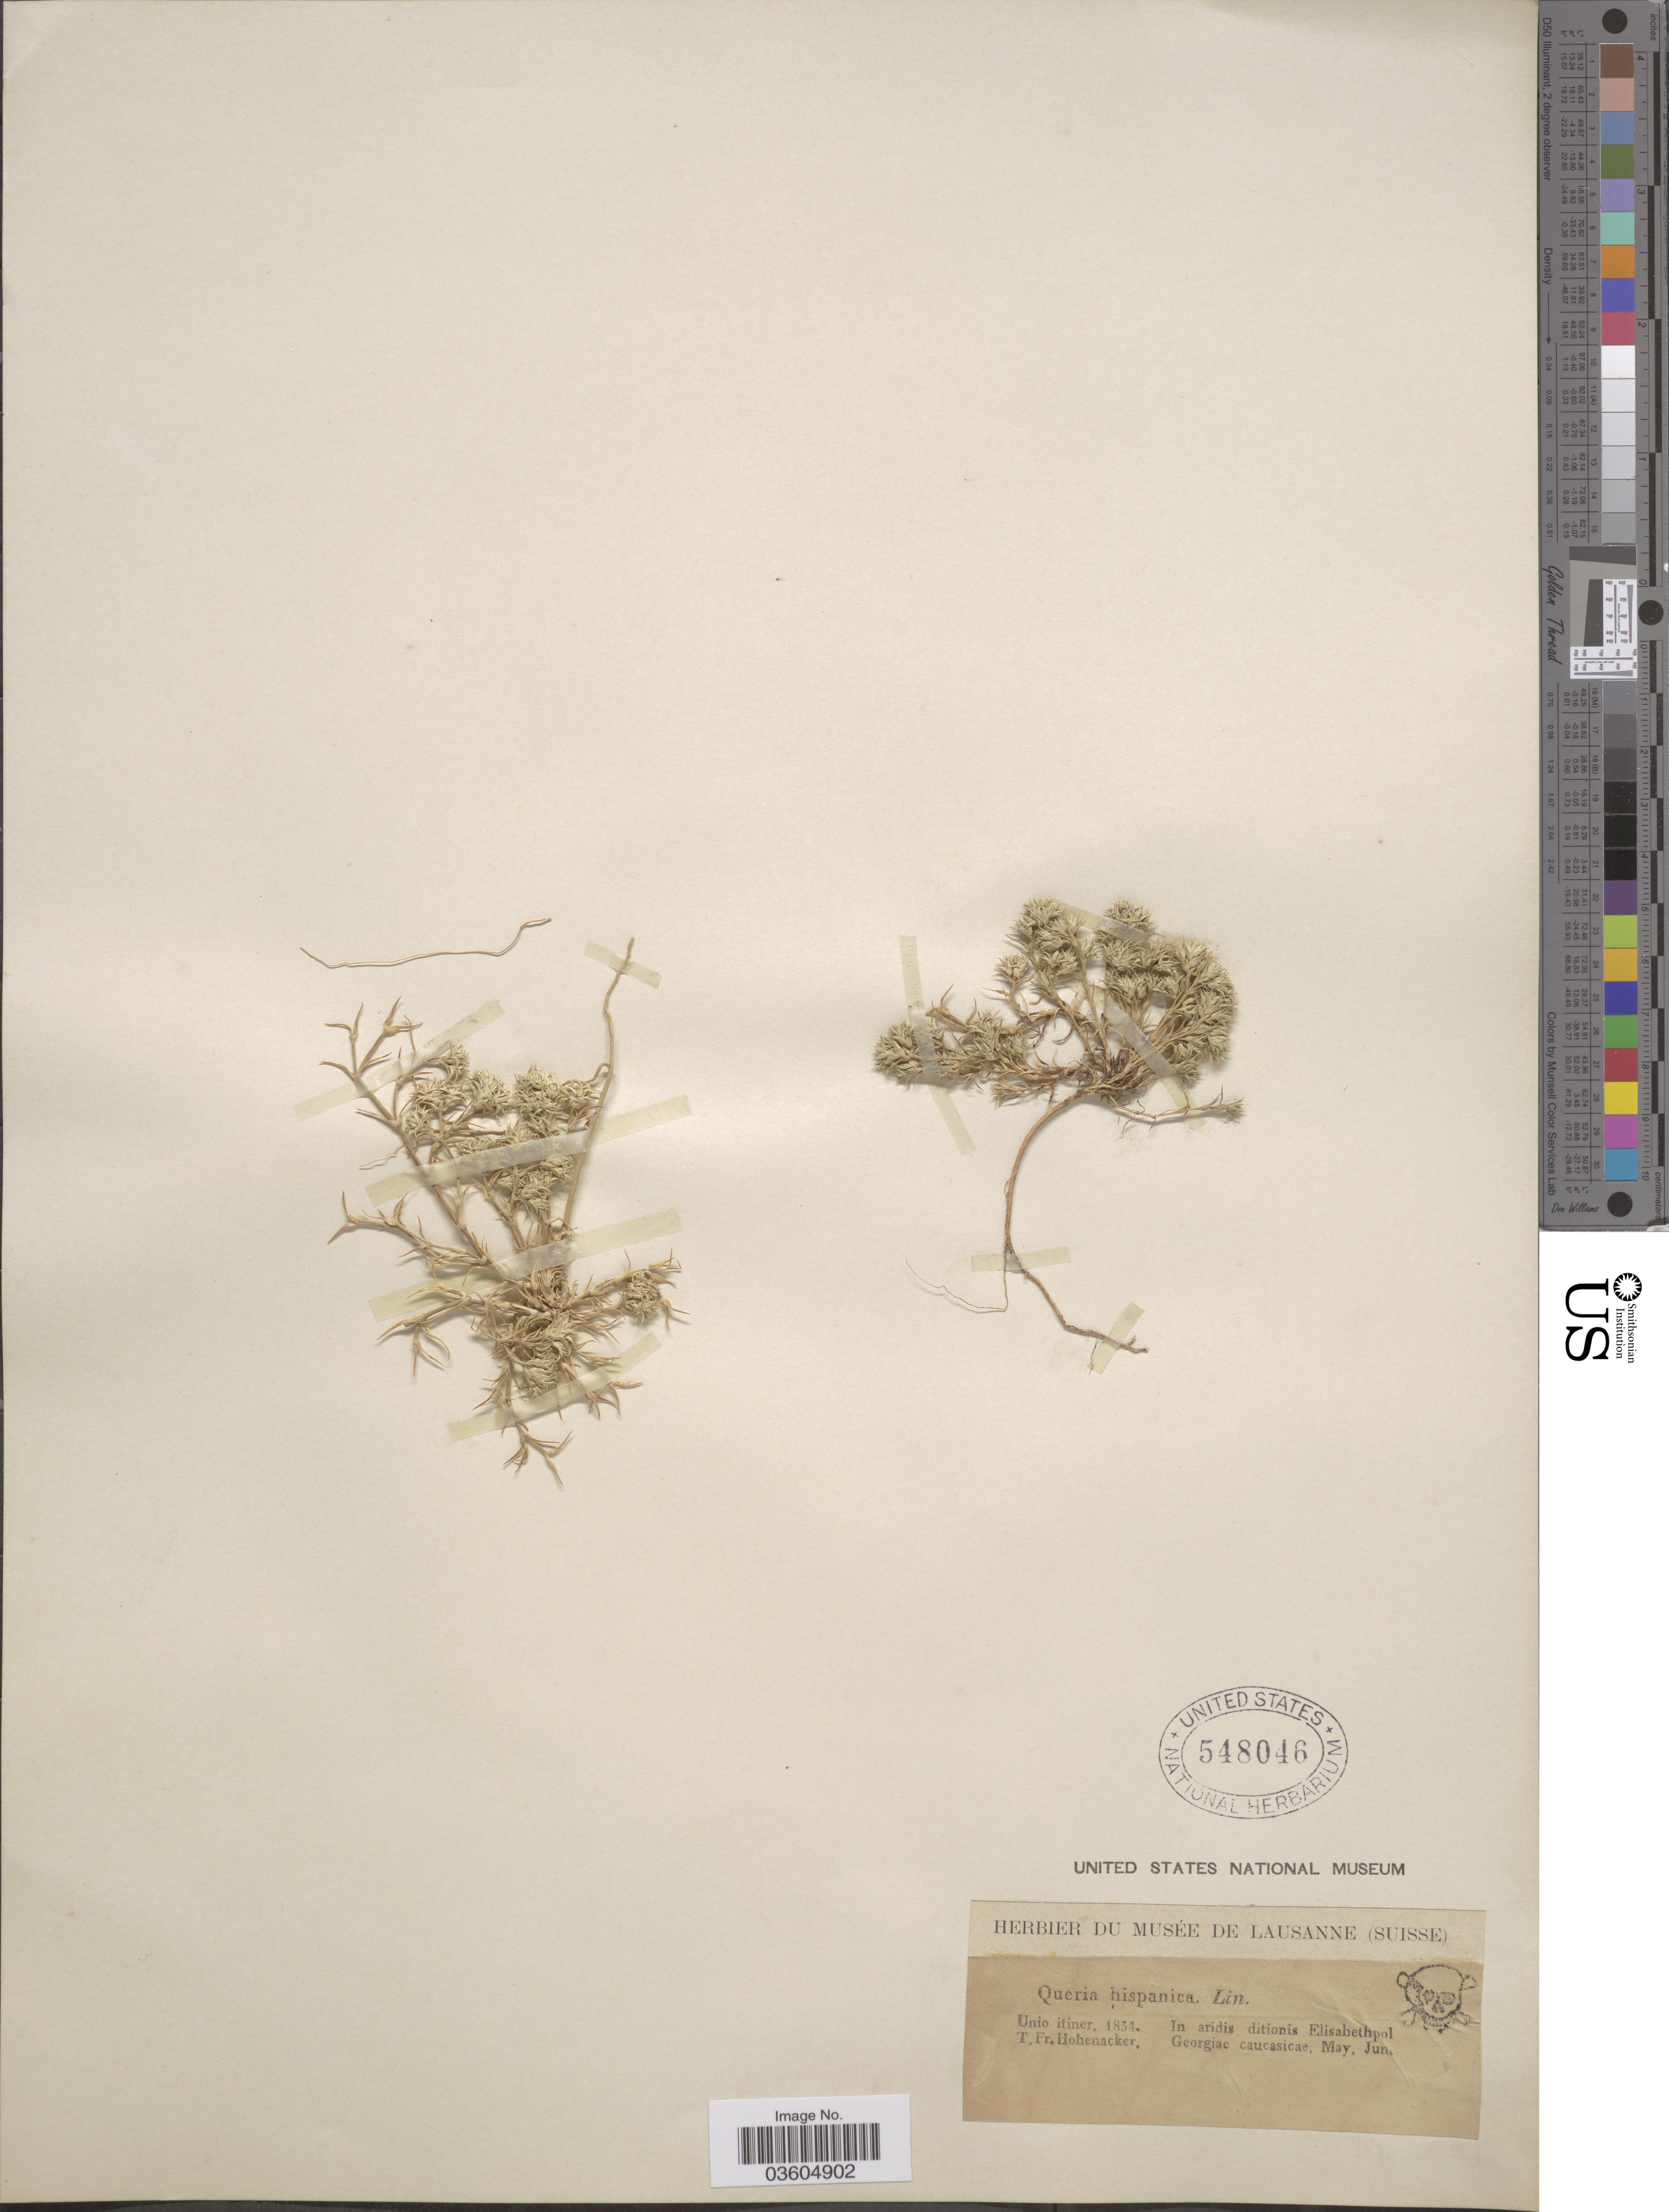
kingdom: Plantae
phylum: Tracheophyta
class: Magnoliopsida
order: Caryophyllales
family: Caryophyllaceae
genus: Minuartia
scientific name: Minuartia hamata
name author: (Hausskn. & Bornm.) Mattf.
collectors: T. Hohenacker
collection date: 1834-05/1834-06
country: Georgia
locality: In aridis ditionis Elisabethpol Georgiae caucasicae.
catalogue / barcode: US 548046